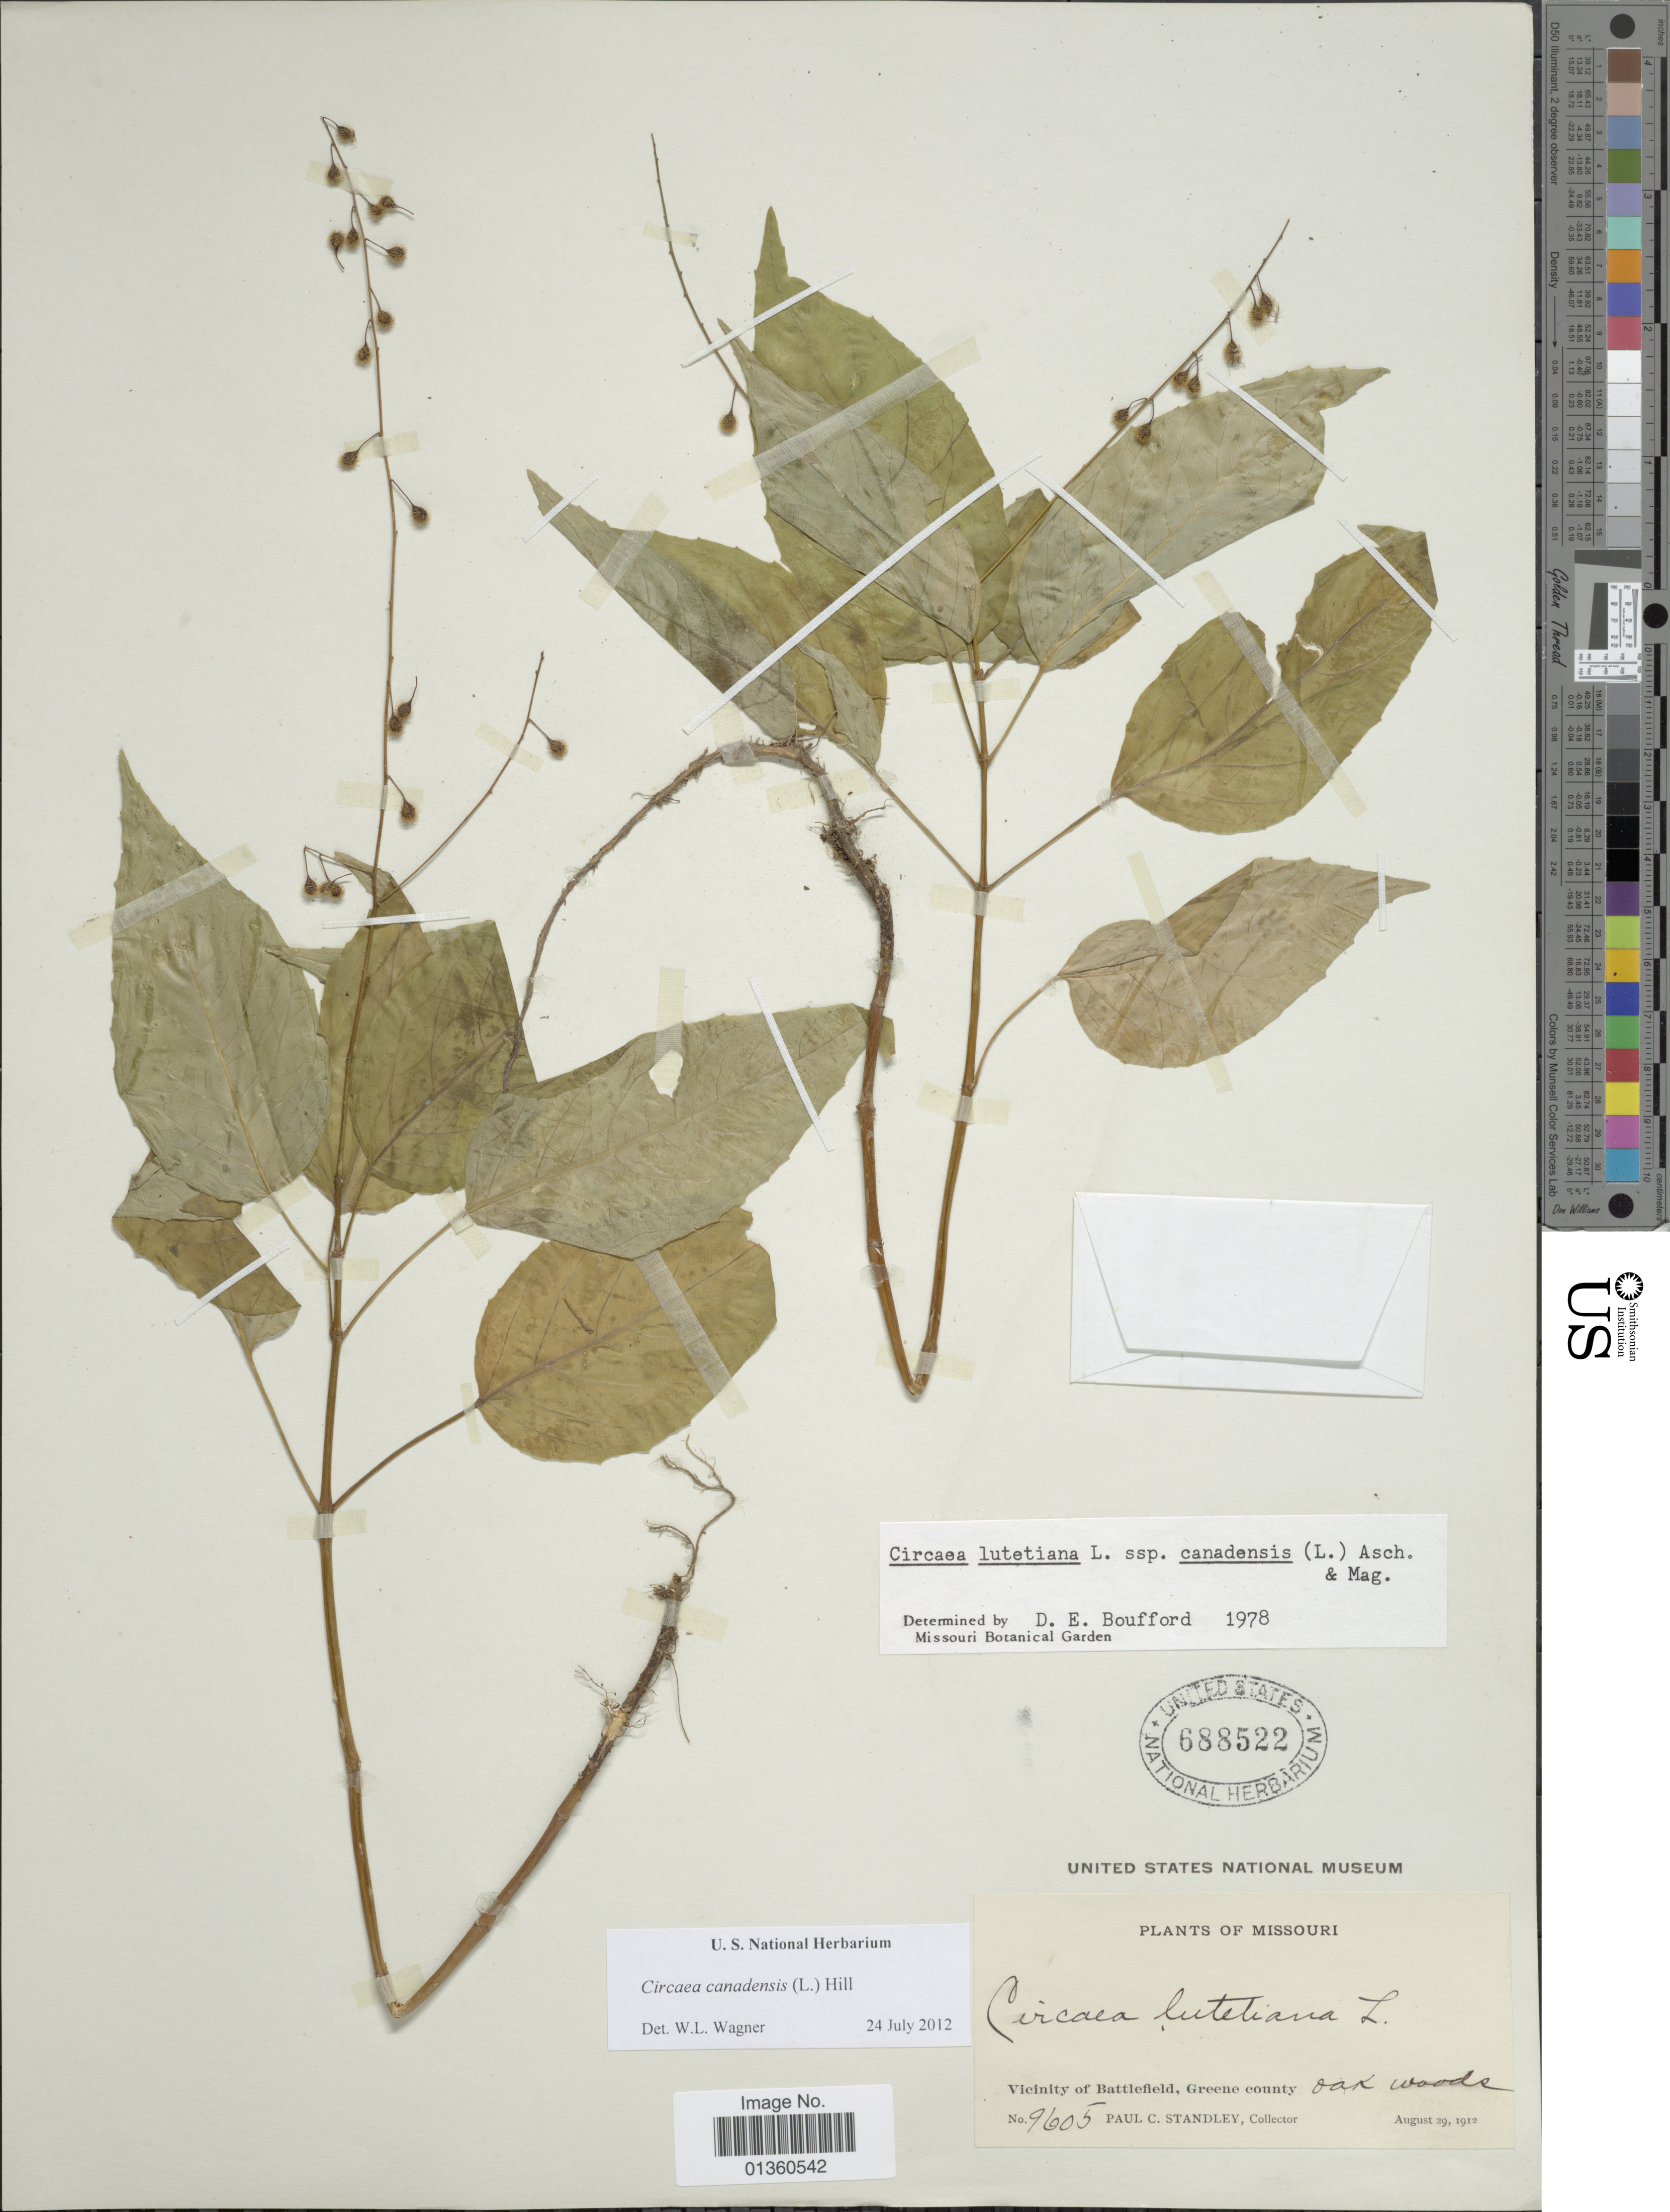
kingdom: Plantae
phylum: Tracheophyta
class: Magnoliopsida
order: Myrtales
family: Onagraceae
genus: Circaea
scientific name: Circaea canadensis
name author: (L.) Hill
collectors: P. C. Standley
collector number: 9605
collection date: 1912-08-29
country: United States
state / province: Missouri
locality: Vicinity of Battlefield, Greene county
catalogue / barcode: US 688522